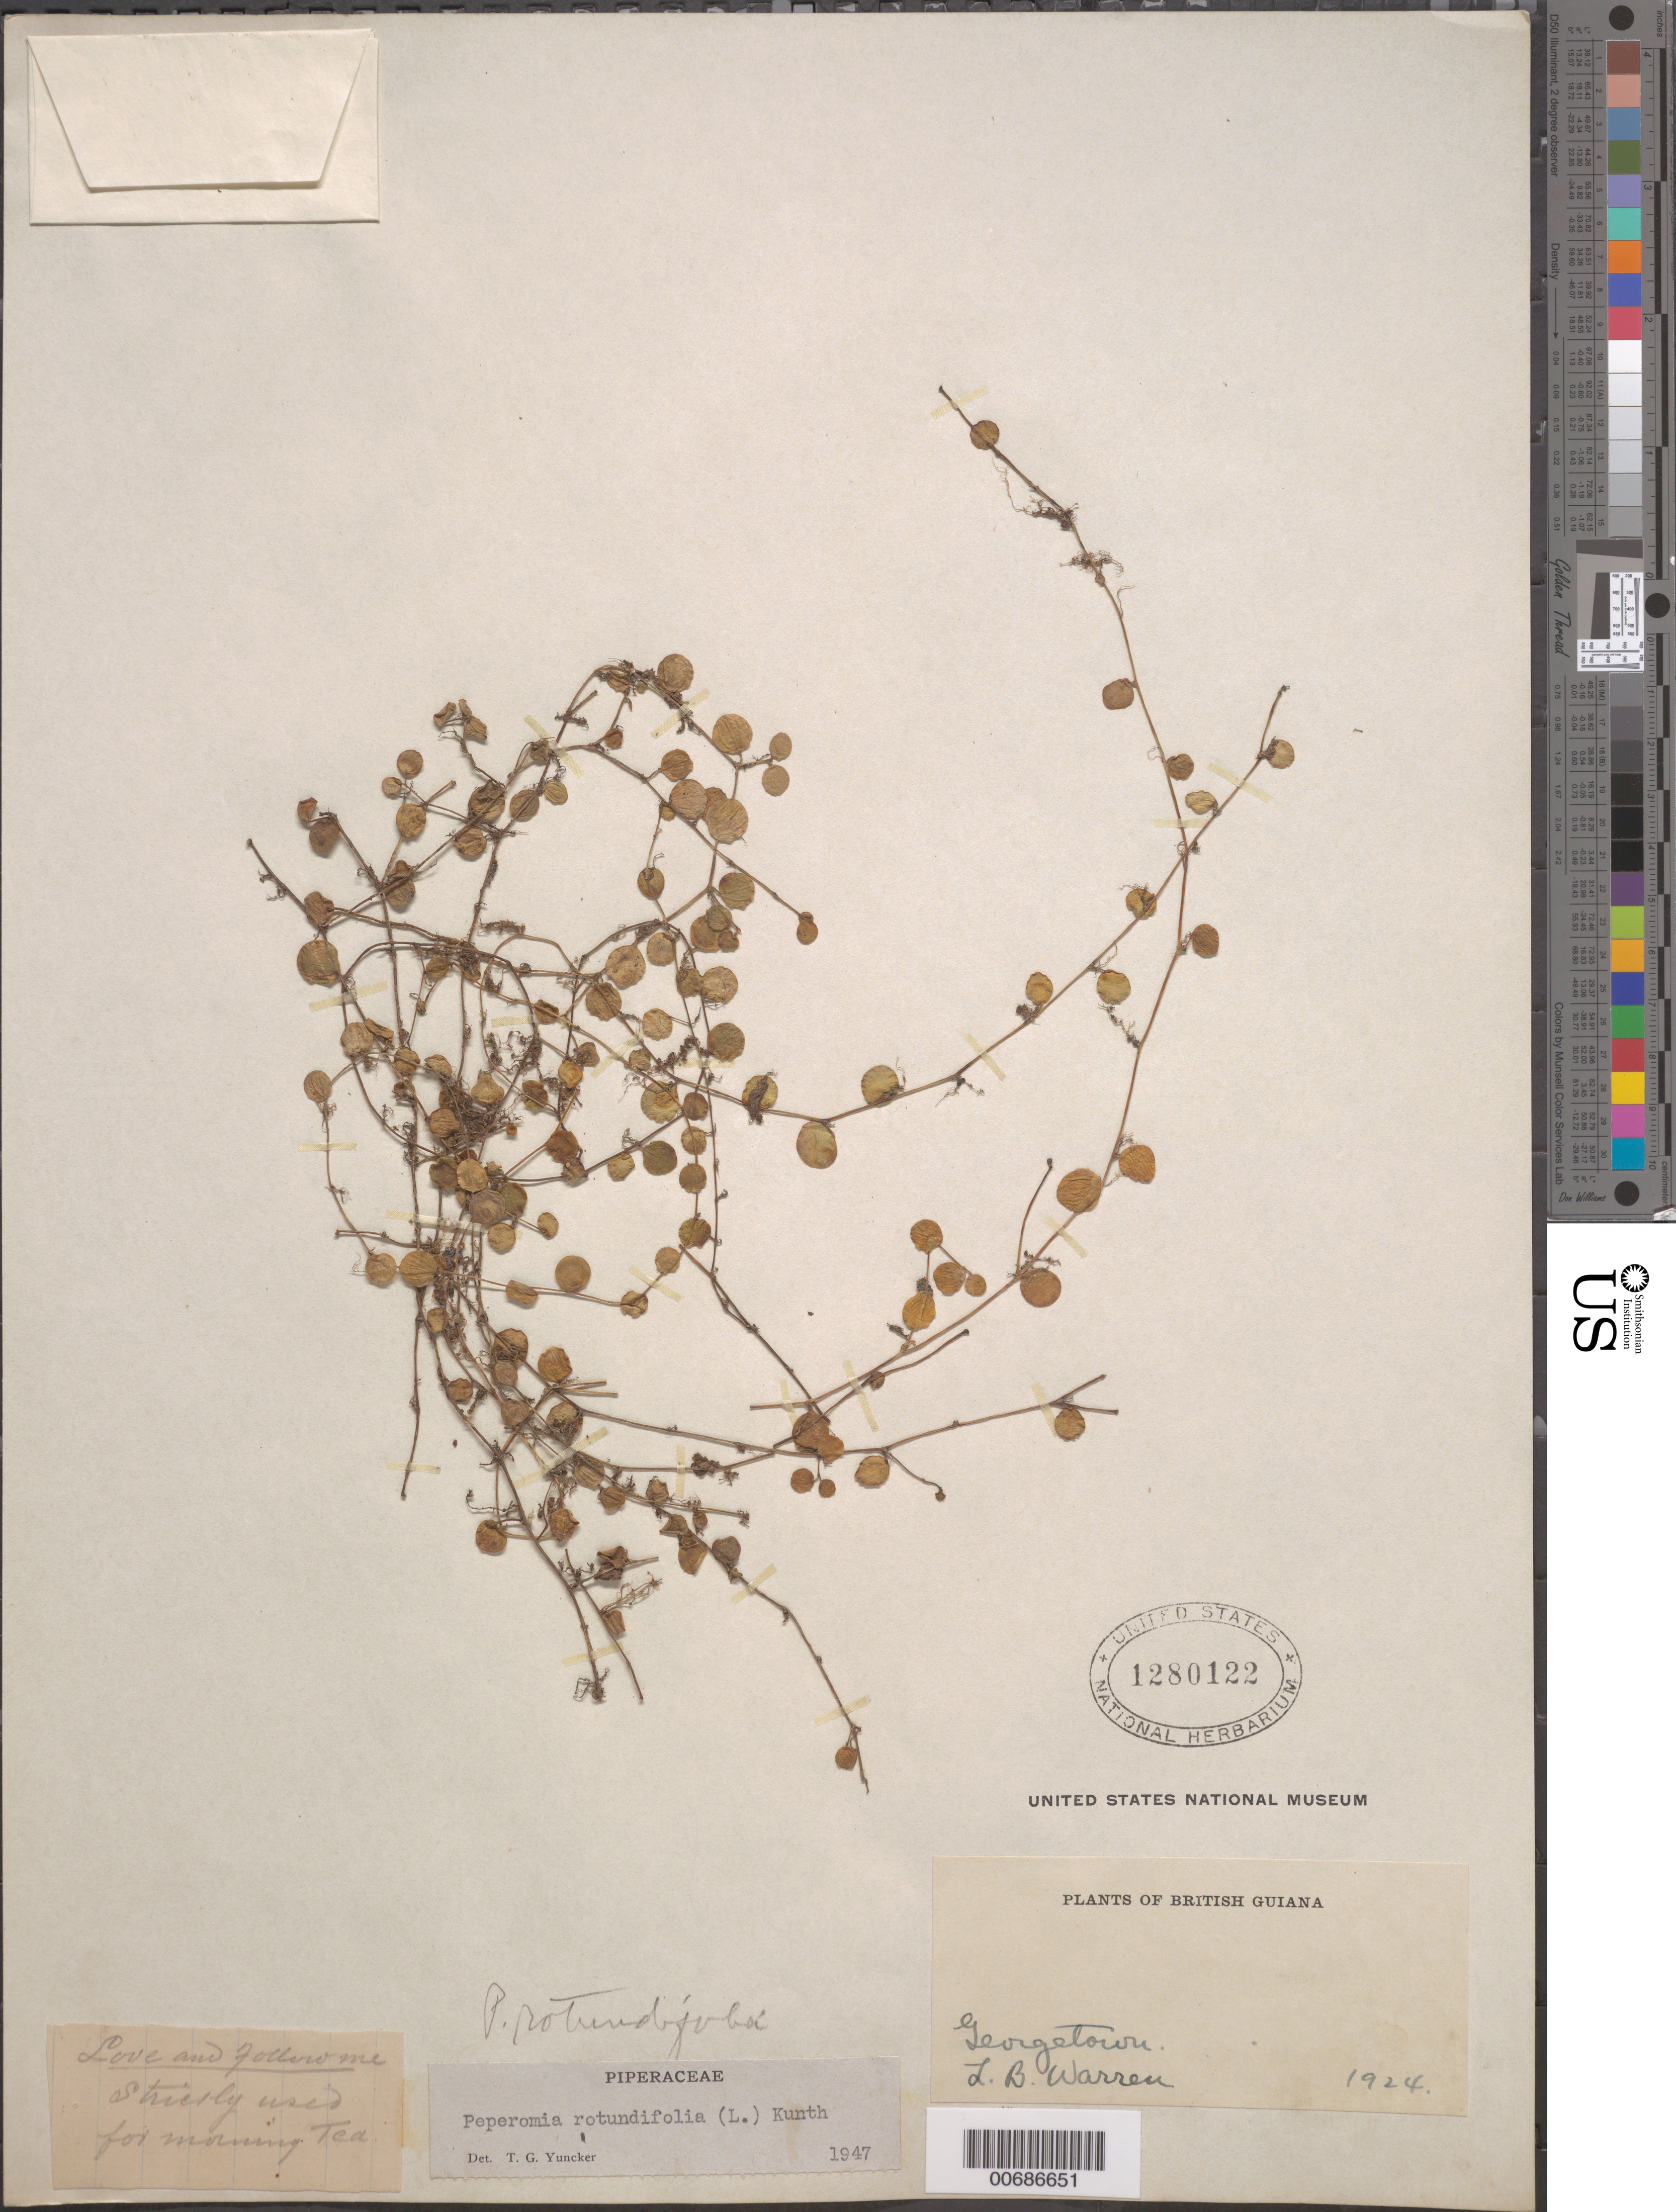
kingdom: Plantae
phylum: Tracheophyta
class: Magnoliopsida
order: Piperales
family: Piperaceae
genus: Peperomia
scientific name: Peperomia rotundifolia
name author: (L.) Kunth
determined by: Trelease, W.; Yuncker, T. G.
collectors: L. Warren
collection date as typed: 1924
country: Guyana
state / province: Demerara-Mahaica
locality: Georgetown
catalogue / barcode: US 1280122